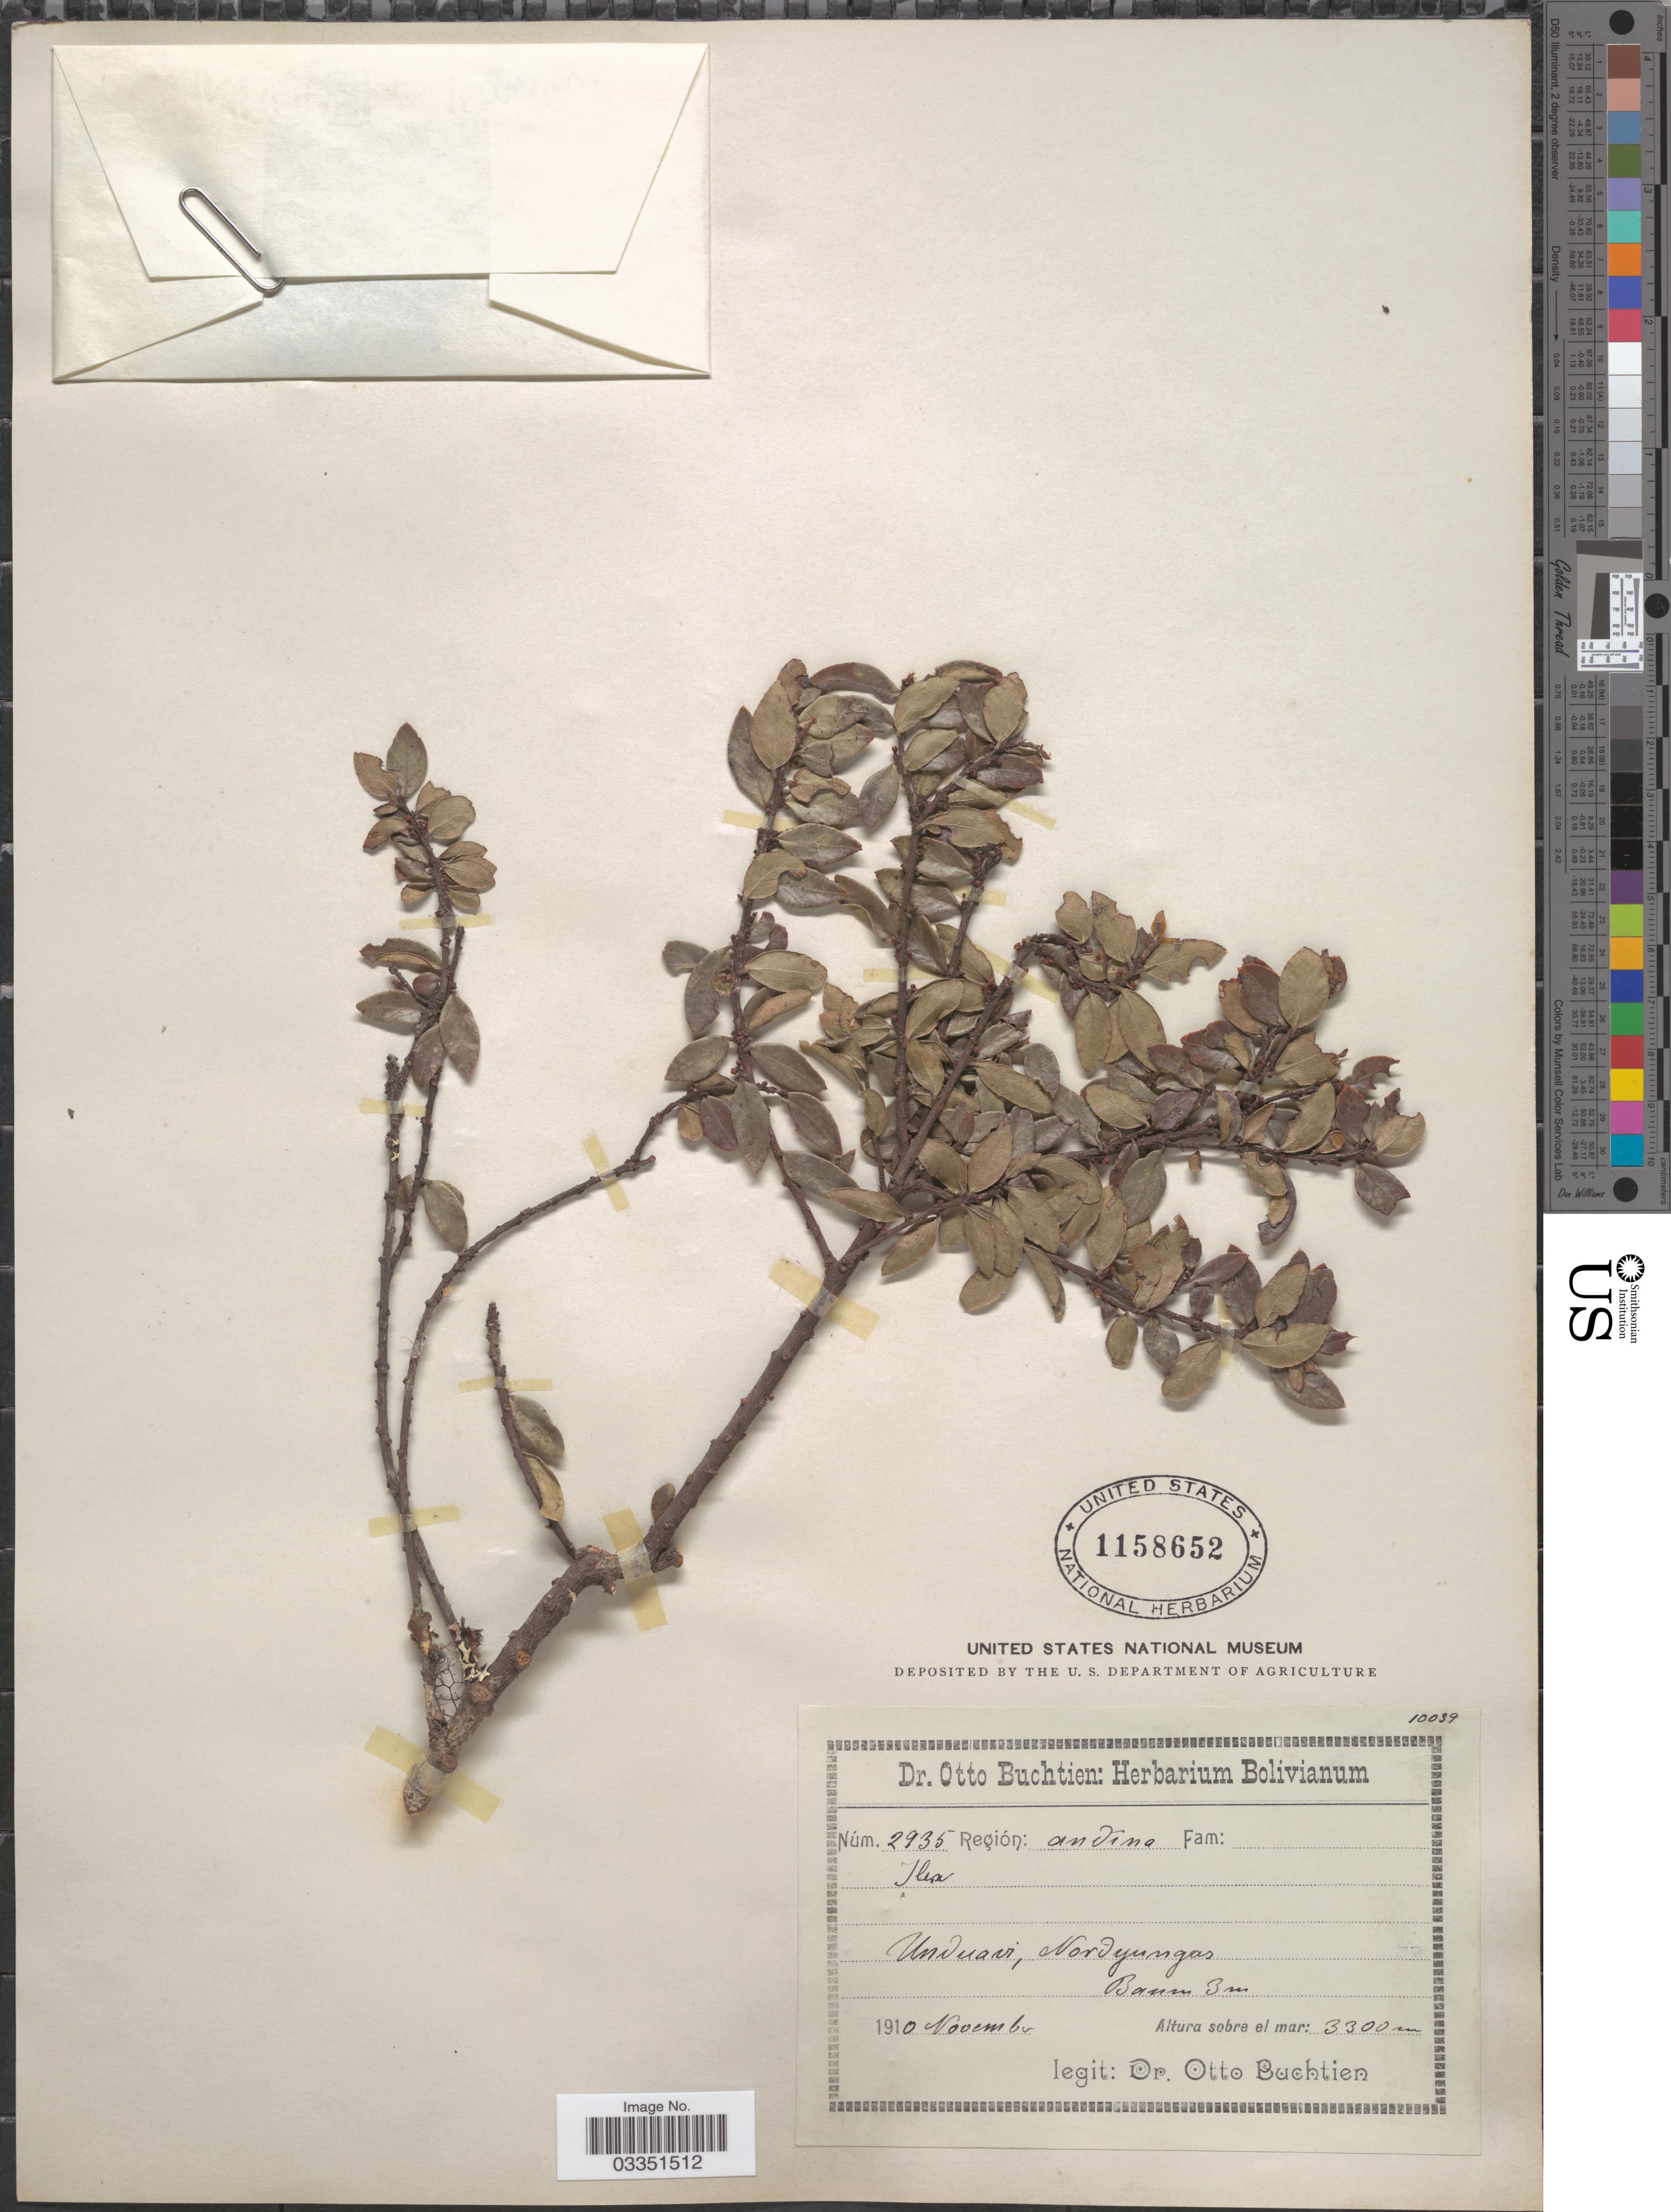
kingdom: Plantae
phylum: Tracheophyta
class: Magnoliopsida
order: Aquifoliales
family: Aquifoliaceae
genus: Ilex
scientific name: Ilex sp.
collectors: O. Buchtien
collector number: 2935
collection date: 1910-11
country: Bolivia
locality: Unduavi, Nordyungas.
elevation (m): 3300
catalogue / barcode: US 1158652